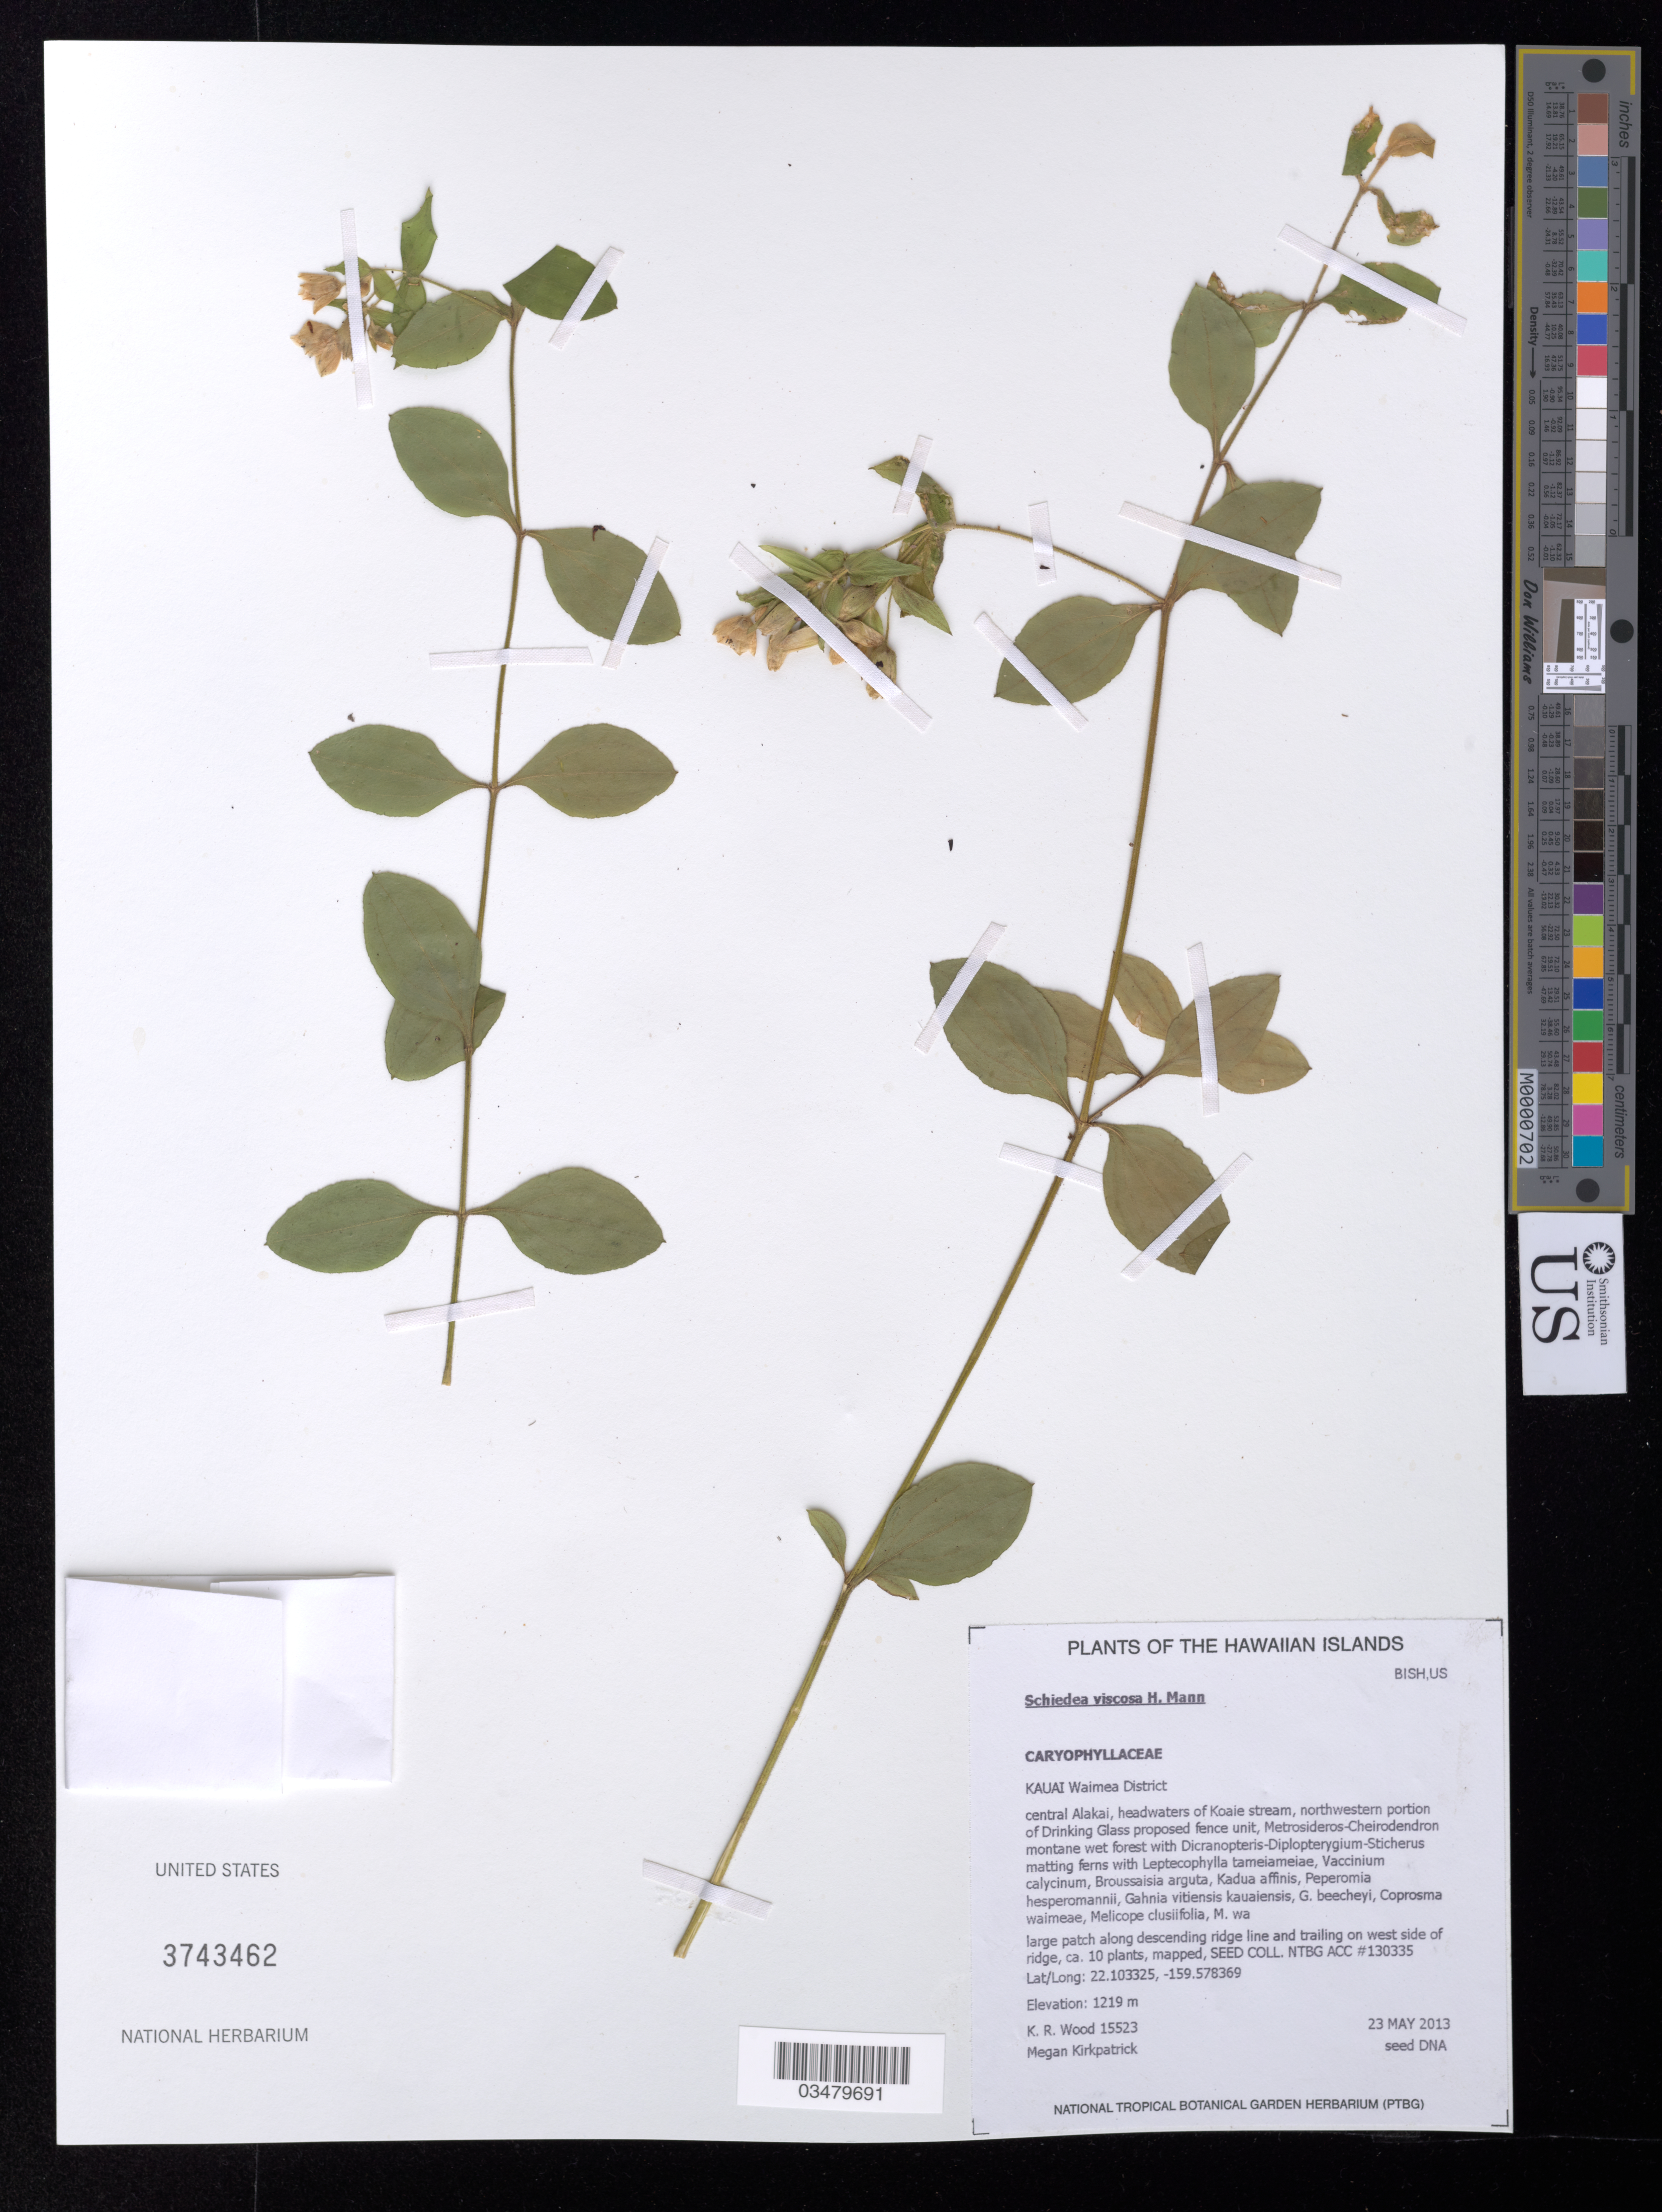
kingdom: Plantae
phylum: Tracheophyta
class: Magnoliopsida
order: Caryophyllales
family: Caryophyllaceae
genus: Schiedea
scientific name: Schiedea viscosa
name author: H. Mann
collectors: K. R. Wood & M. Kirkpatrick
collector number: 15523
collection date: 2013-05-23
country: United States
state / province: Hawaii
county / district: Kauai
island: Kaua'i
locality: Central Alakai, headwaters of Koaie stream, northwestern portion of Drinking Glass proposed fence unit, along descending ridge line and trailing on west side of ridge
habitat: Montane wet forest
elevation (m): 1219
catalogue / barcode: US 3743462